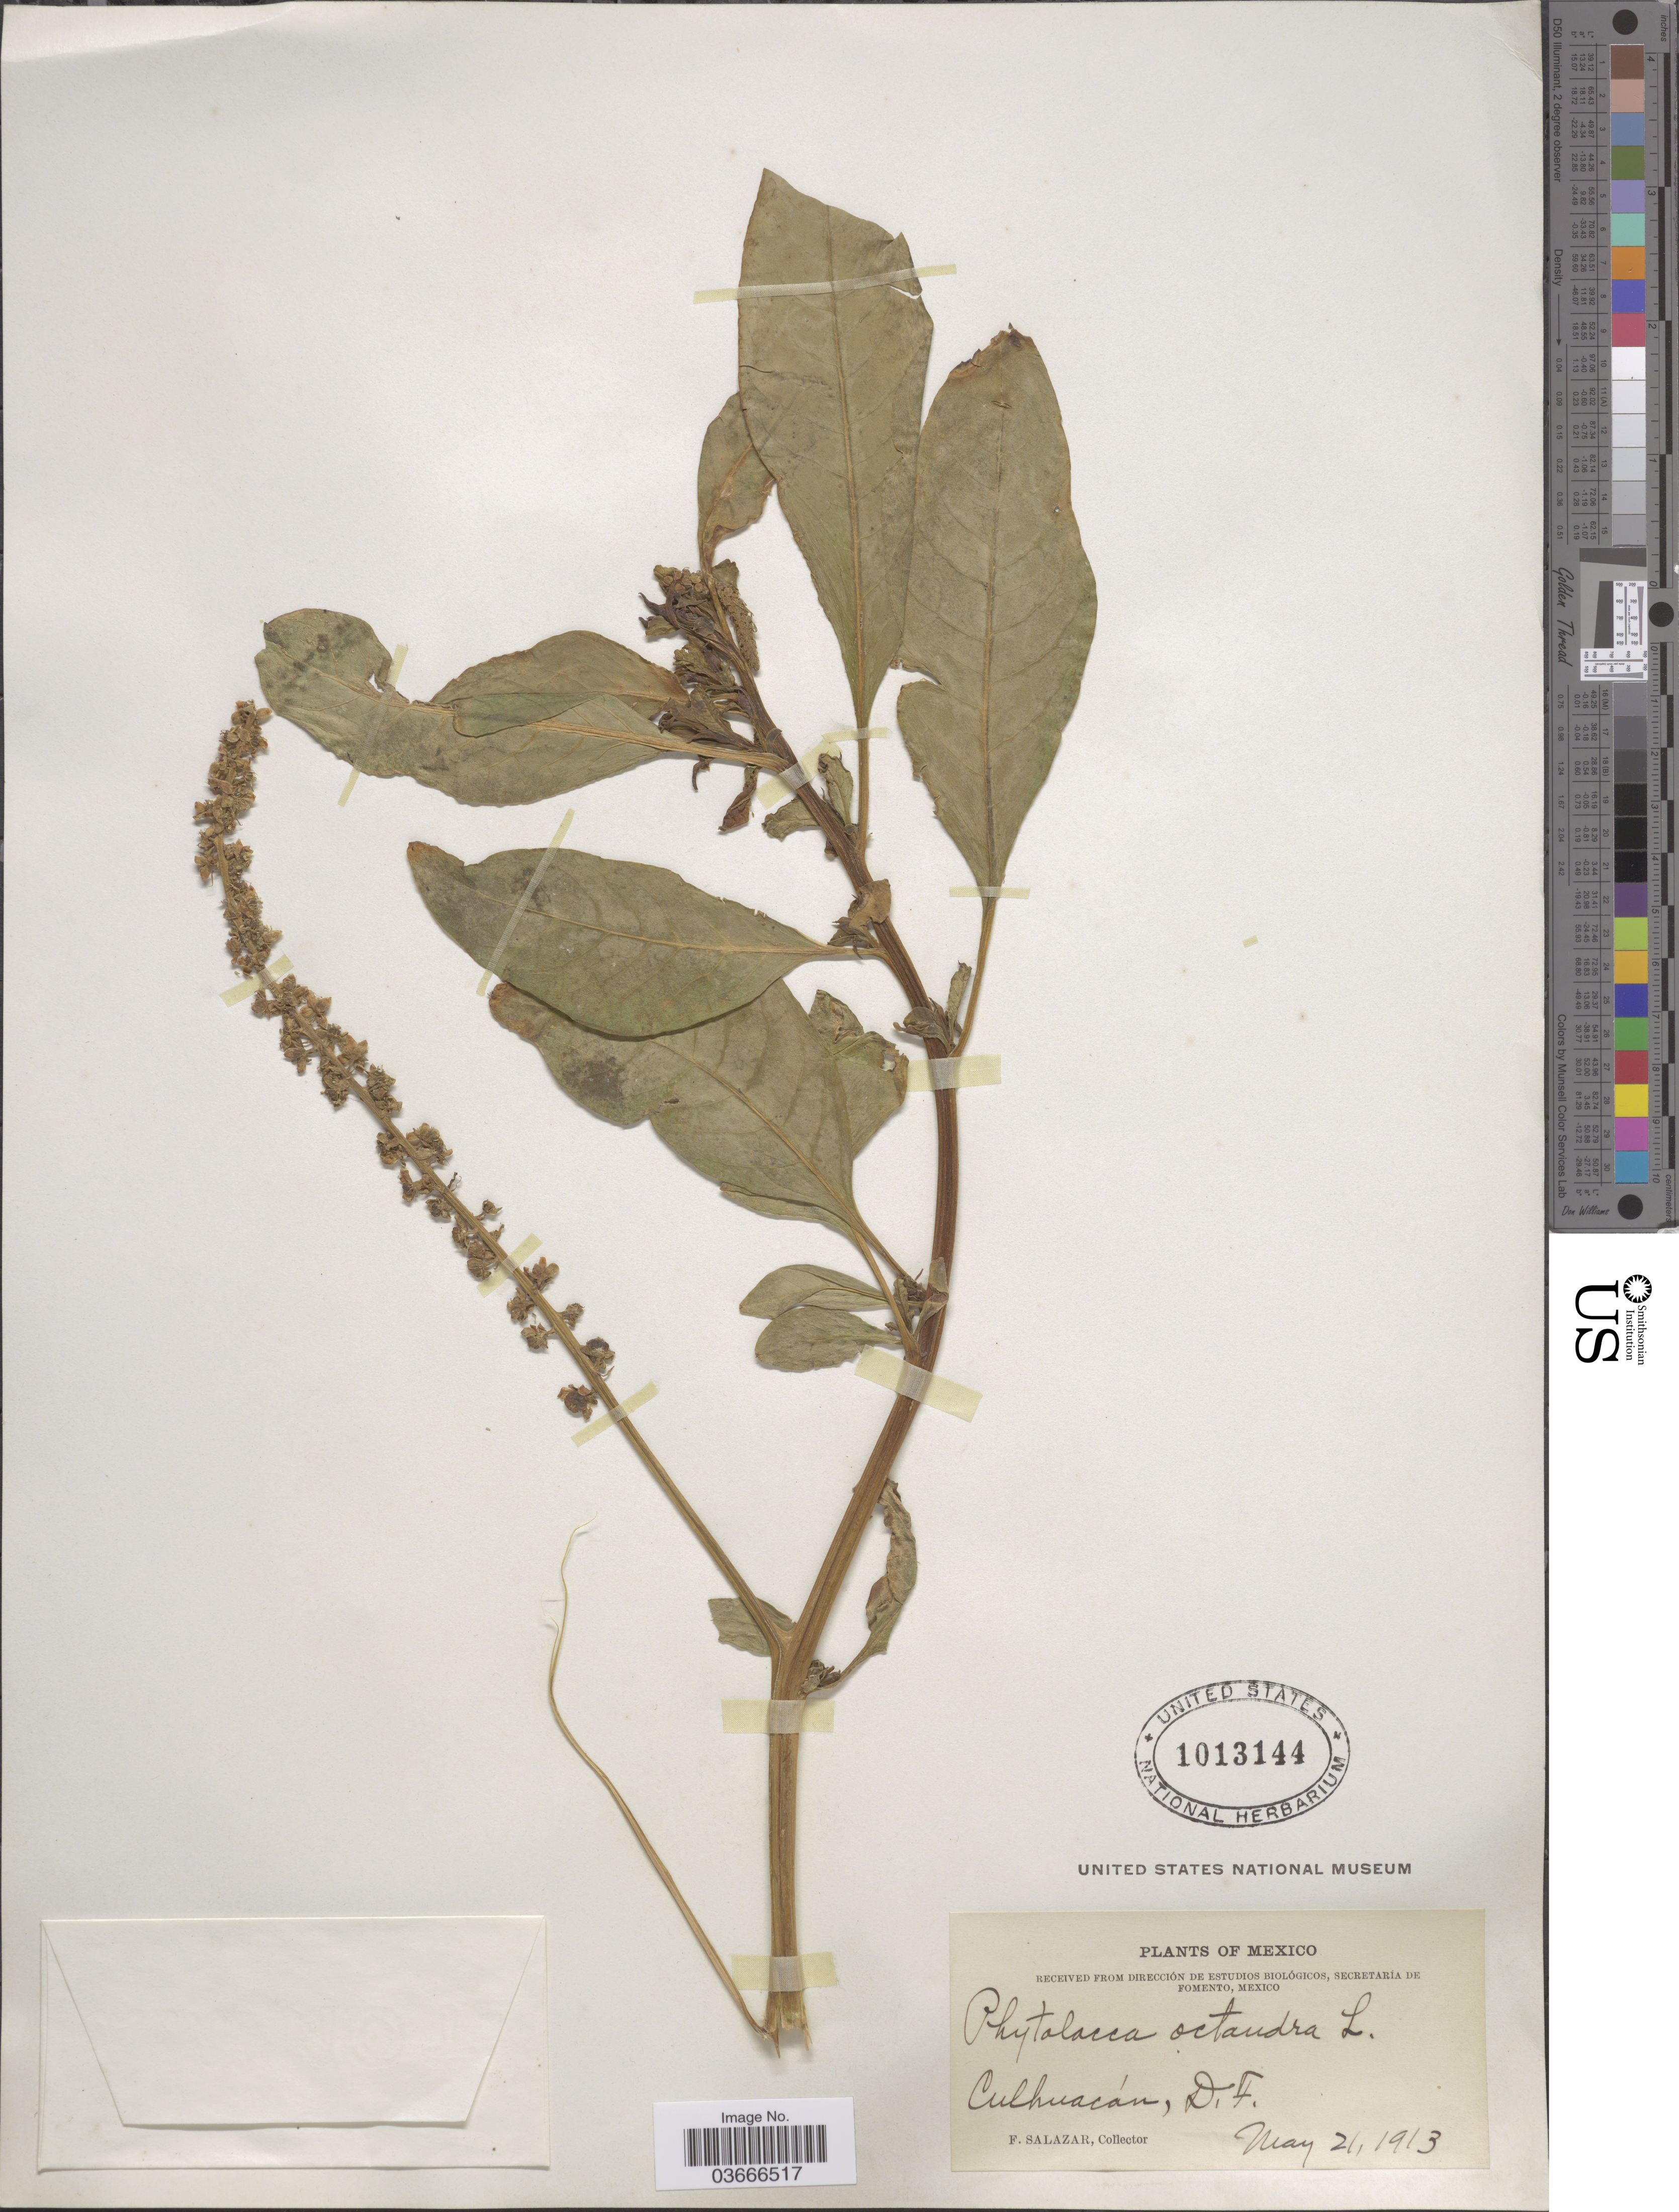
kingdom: Plantae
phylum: Tracheophyta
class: Magnoliopsida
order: Caryophyllales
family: Phytolaccaceae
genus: Phytolacca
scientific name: Phytolacca octandra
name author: L.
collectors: F. Salazar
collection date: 1913-05-21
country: Mexico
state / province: Distrito Federal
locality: Culhuacán.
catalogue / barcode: US 1013144